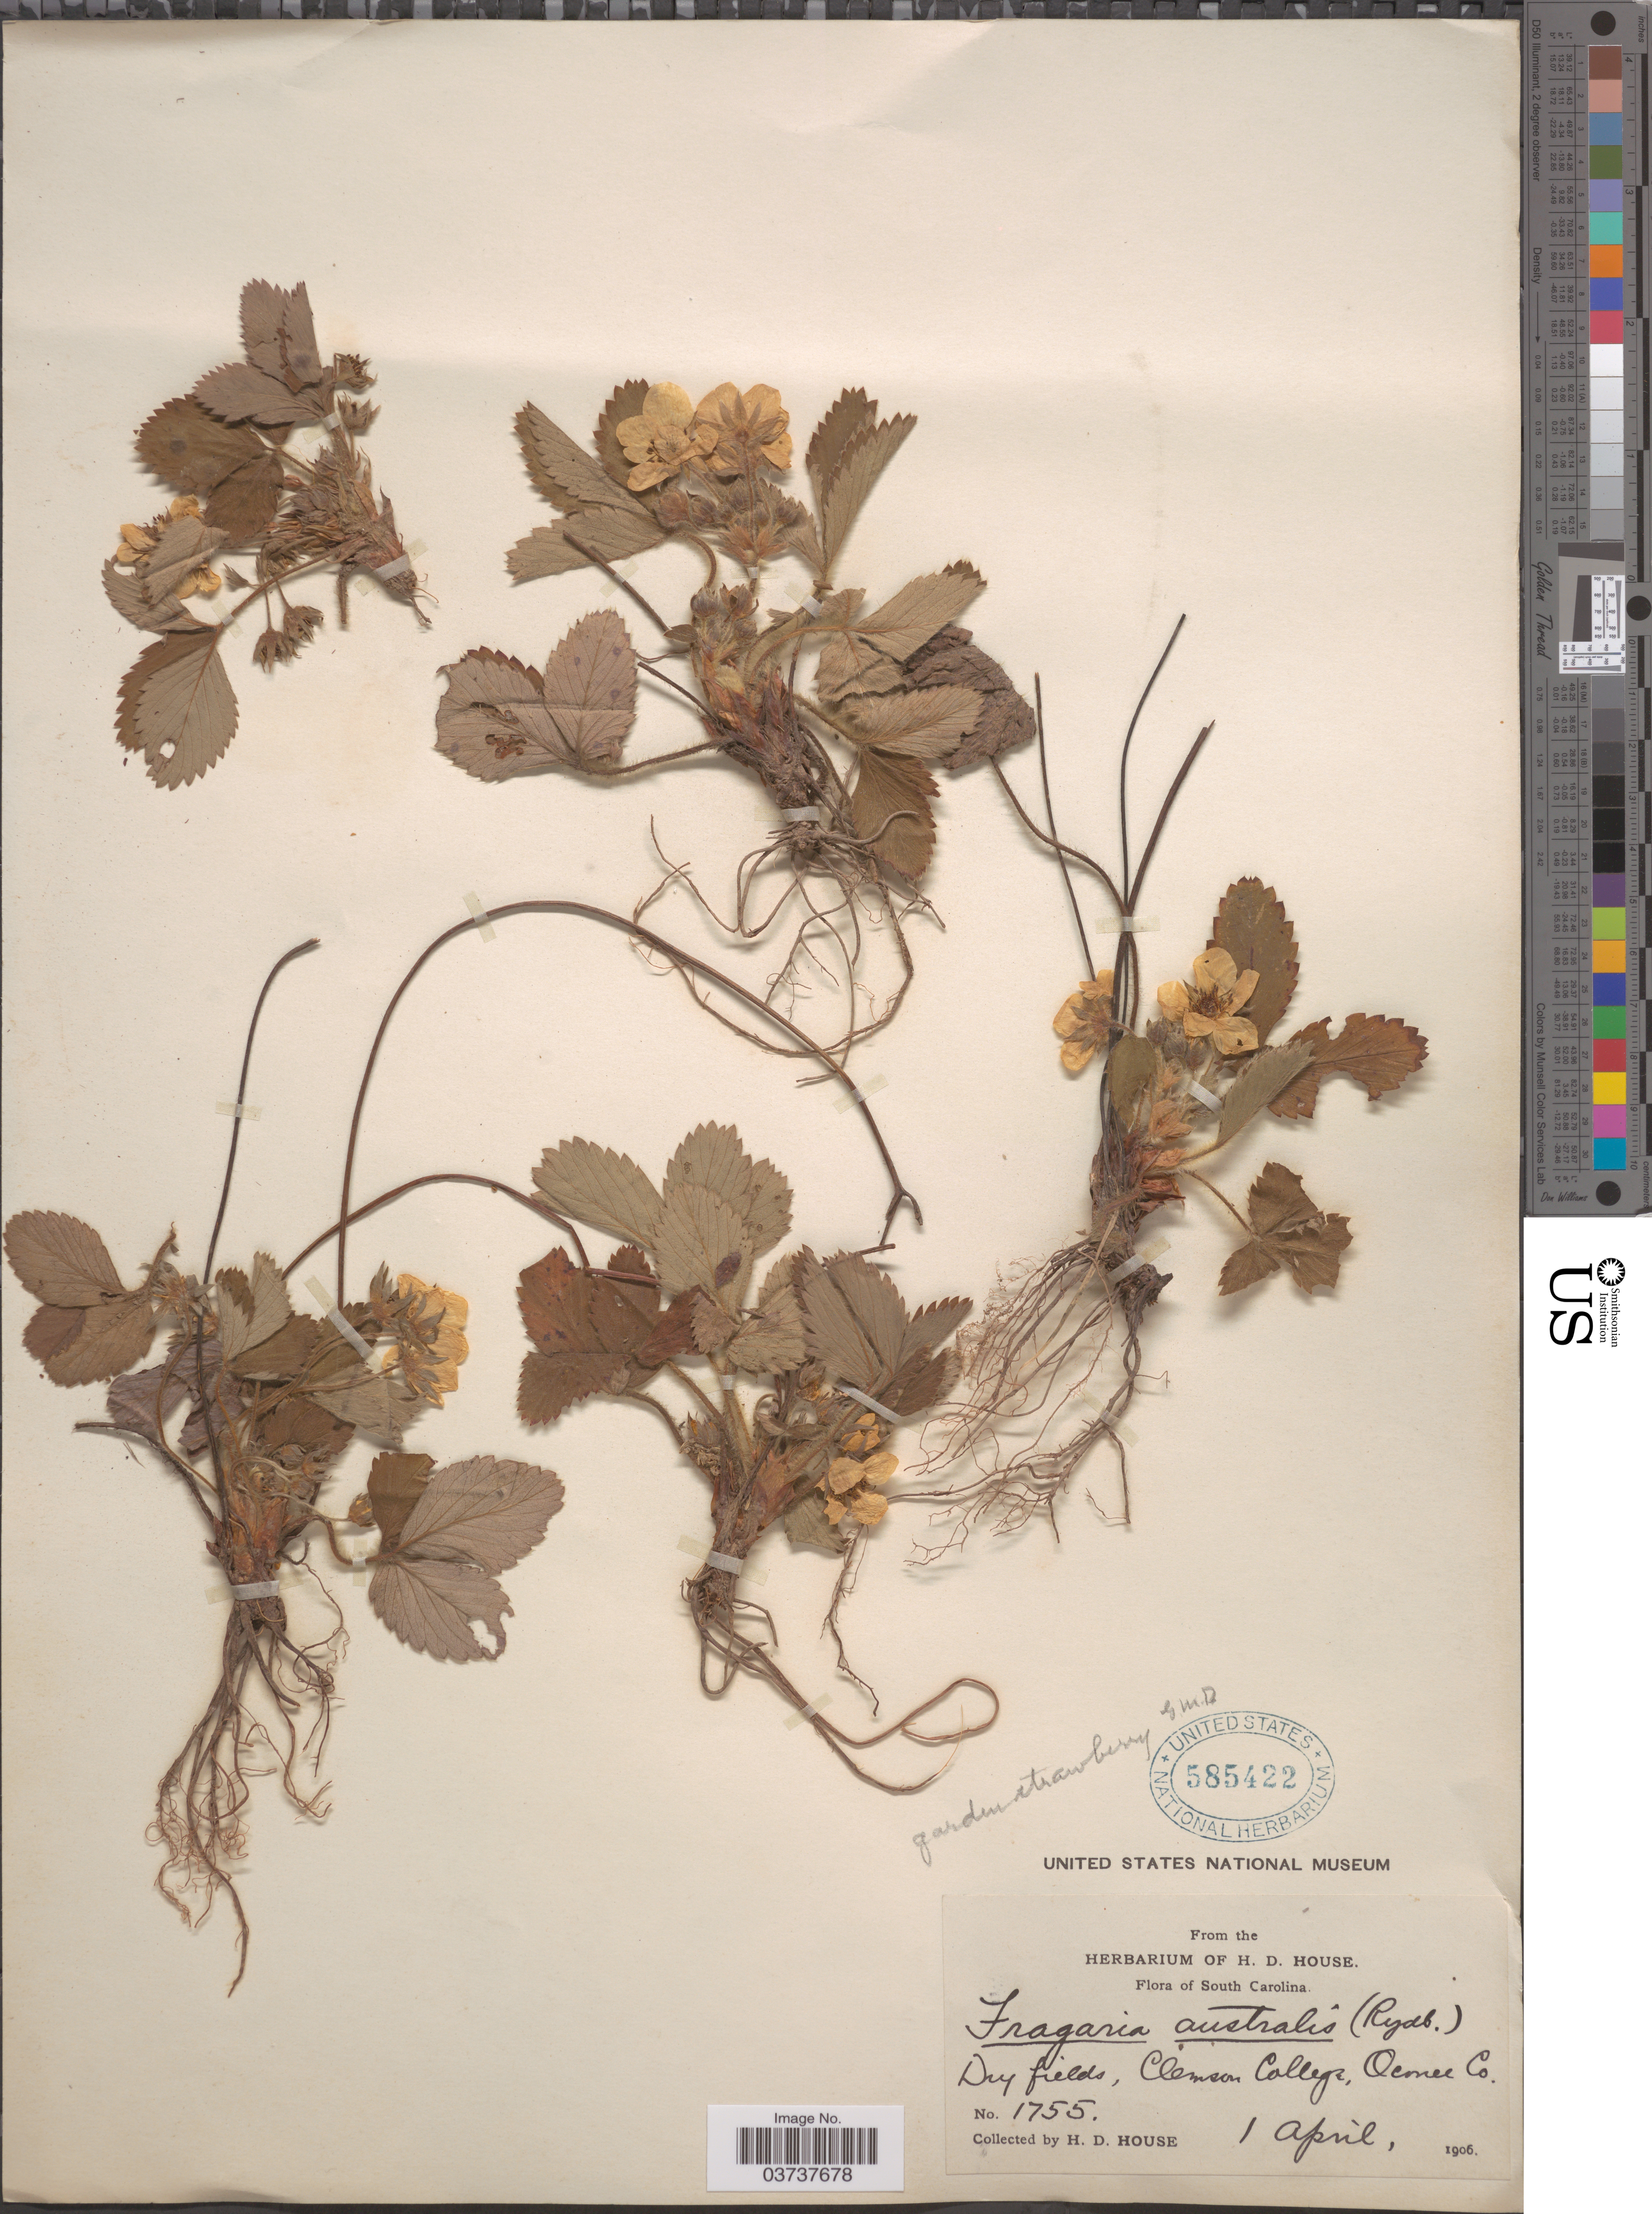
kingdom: Plantae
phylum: Tracheophyta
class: Magnoliopsida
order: Rosales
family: Rosaceae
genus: Fragaria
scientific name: Fragaria virginiana var. australis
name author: Rydb.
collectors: H. D. House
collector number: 1755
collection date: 1906-04-01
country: United States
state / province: South Carolina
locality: Clemson College, Oconee Co.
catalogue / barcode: US 585422